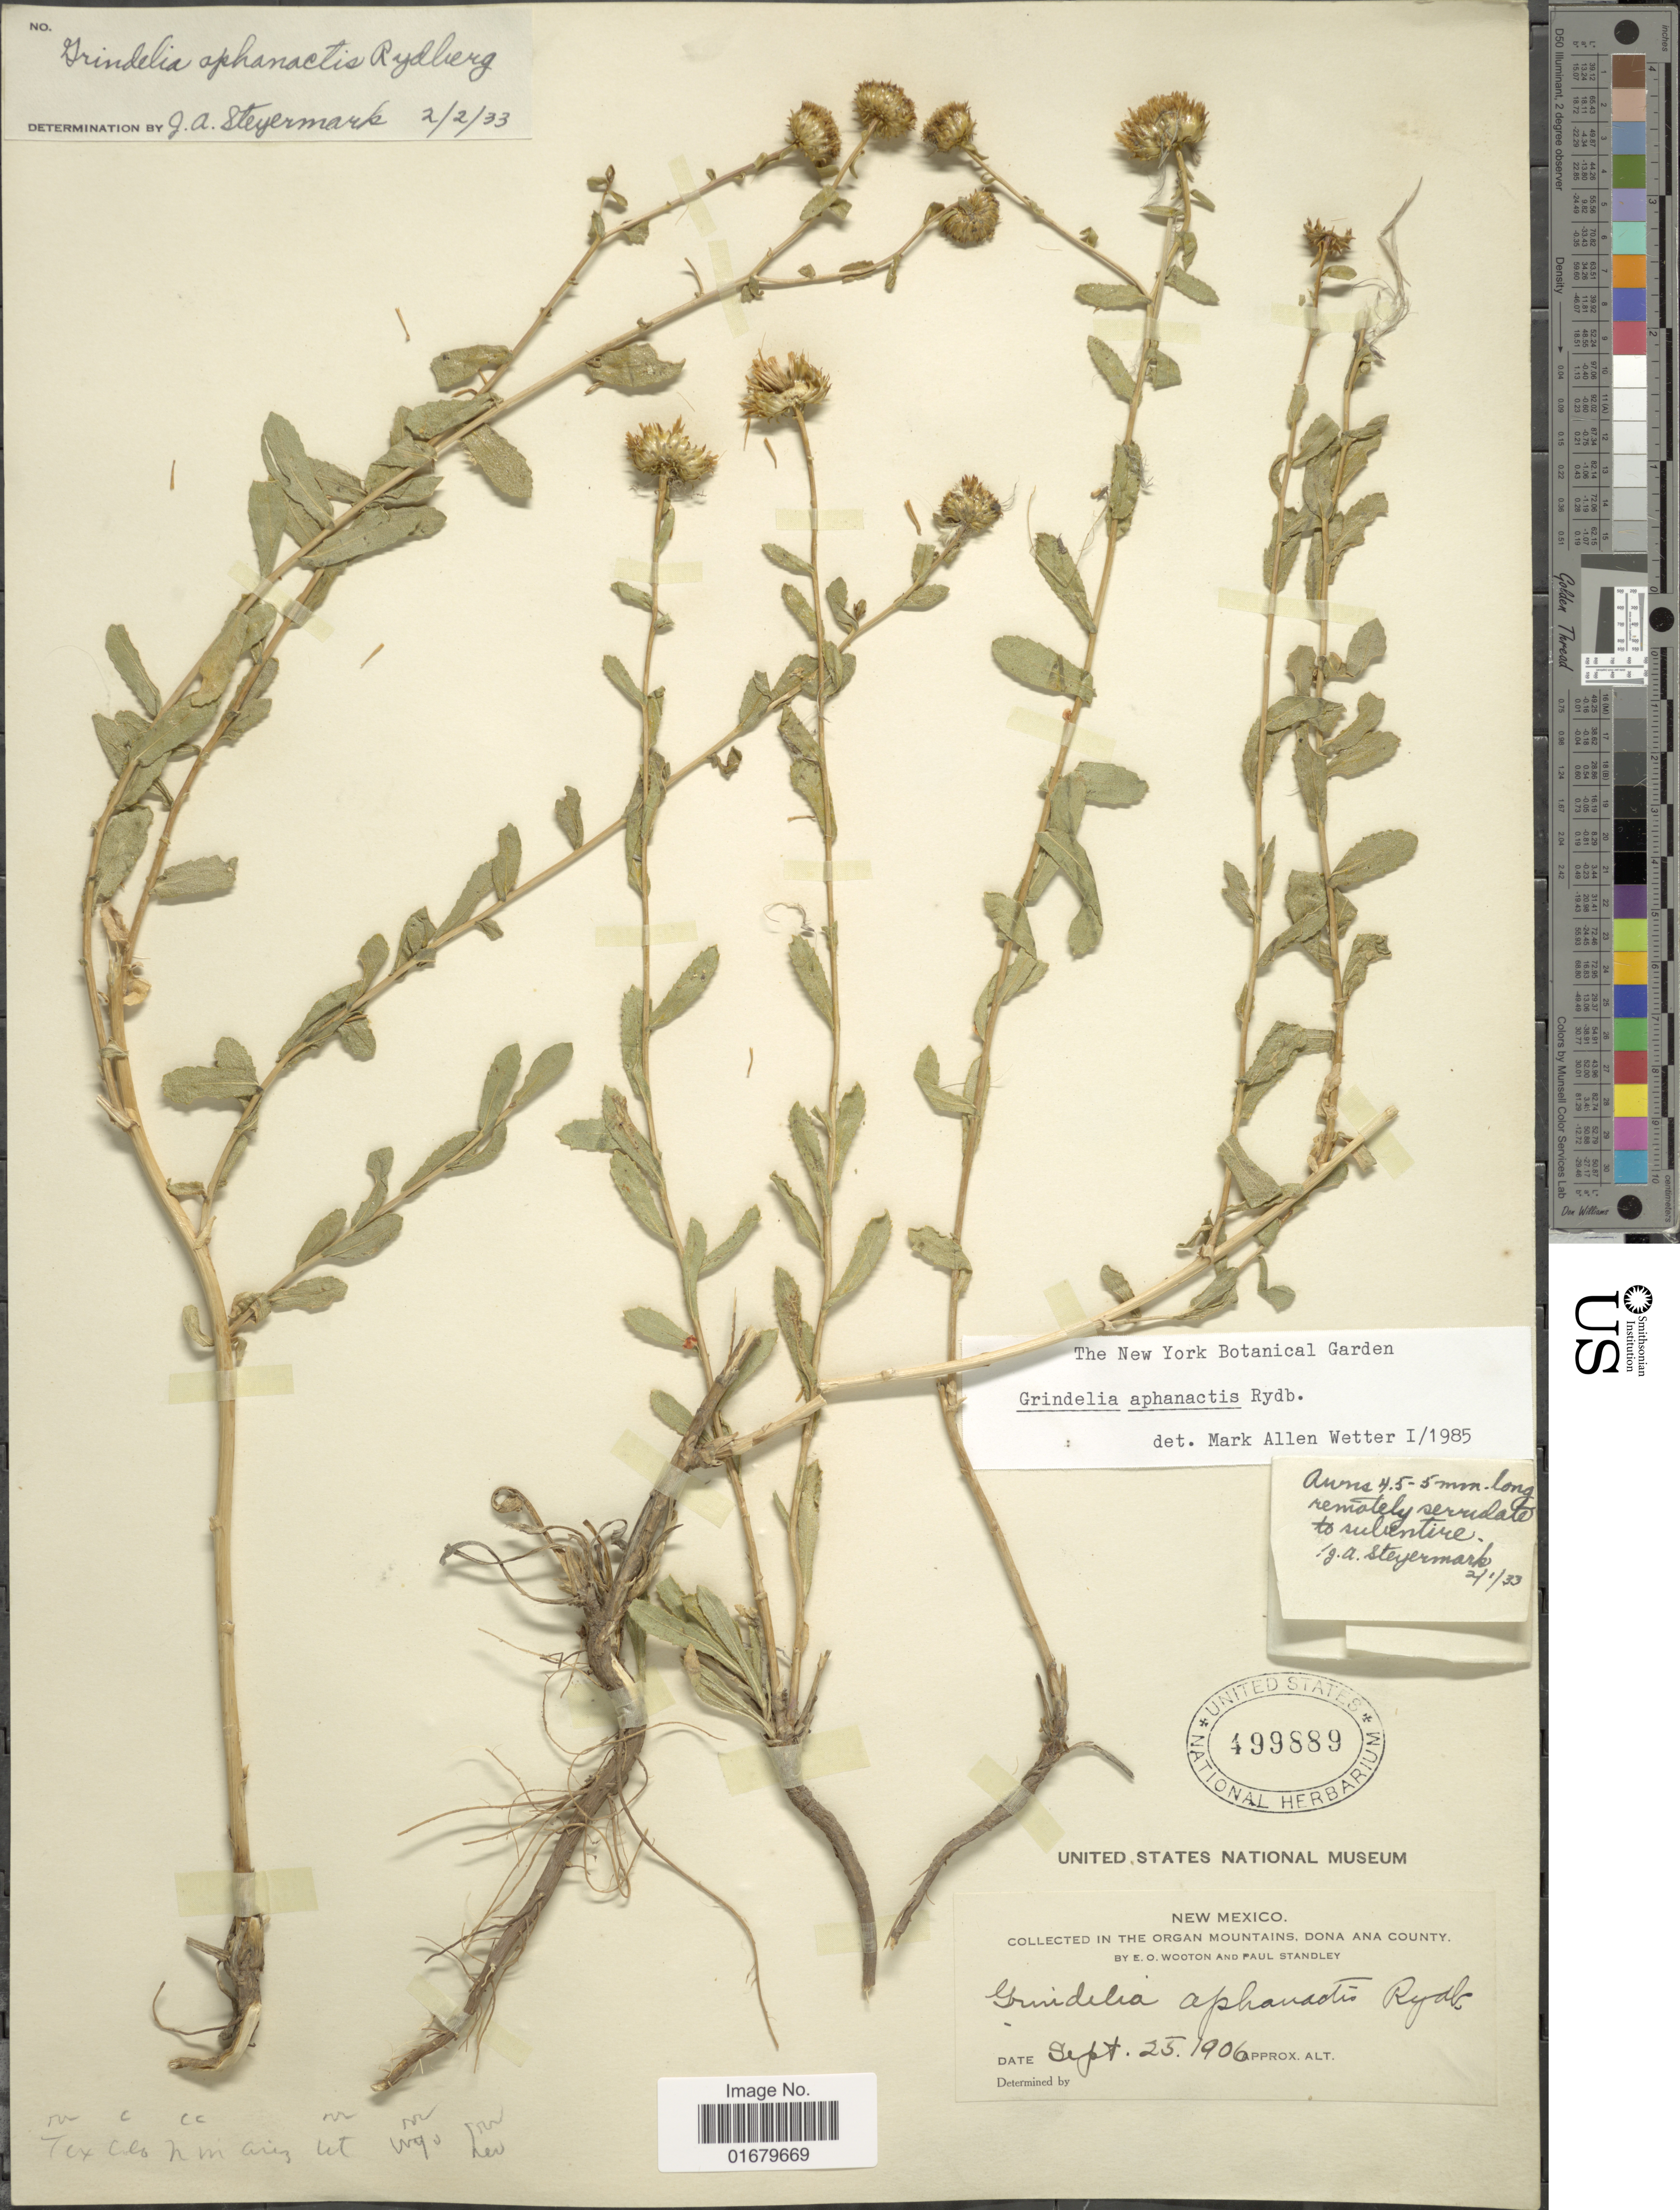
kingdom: Plantae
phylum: Tracheophyta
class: Magnoliopsida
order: Asterales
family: Asteraceae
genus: Grindelia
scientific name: Grindelia aphanactis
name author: Rydb.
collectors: E. O. Wooton & P. C. Standley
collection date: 1906-09-25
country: United States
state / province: New Mexico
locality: In the Organ Mountains, Dona Ana County.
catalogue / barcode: US 499889